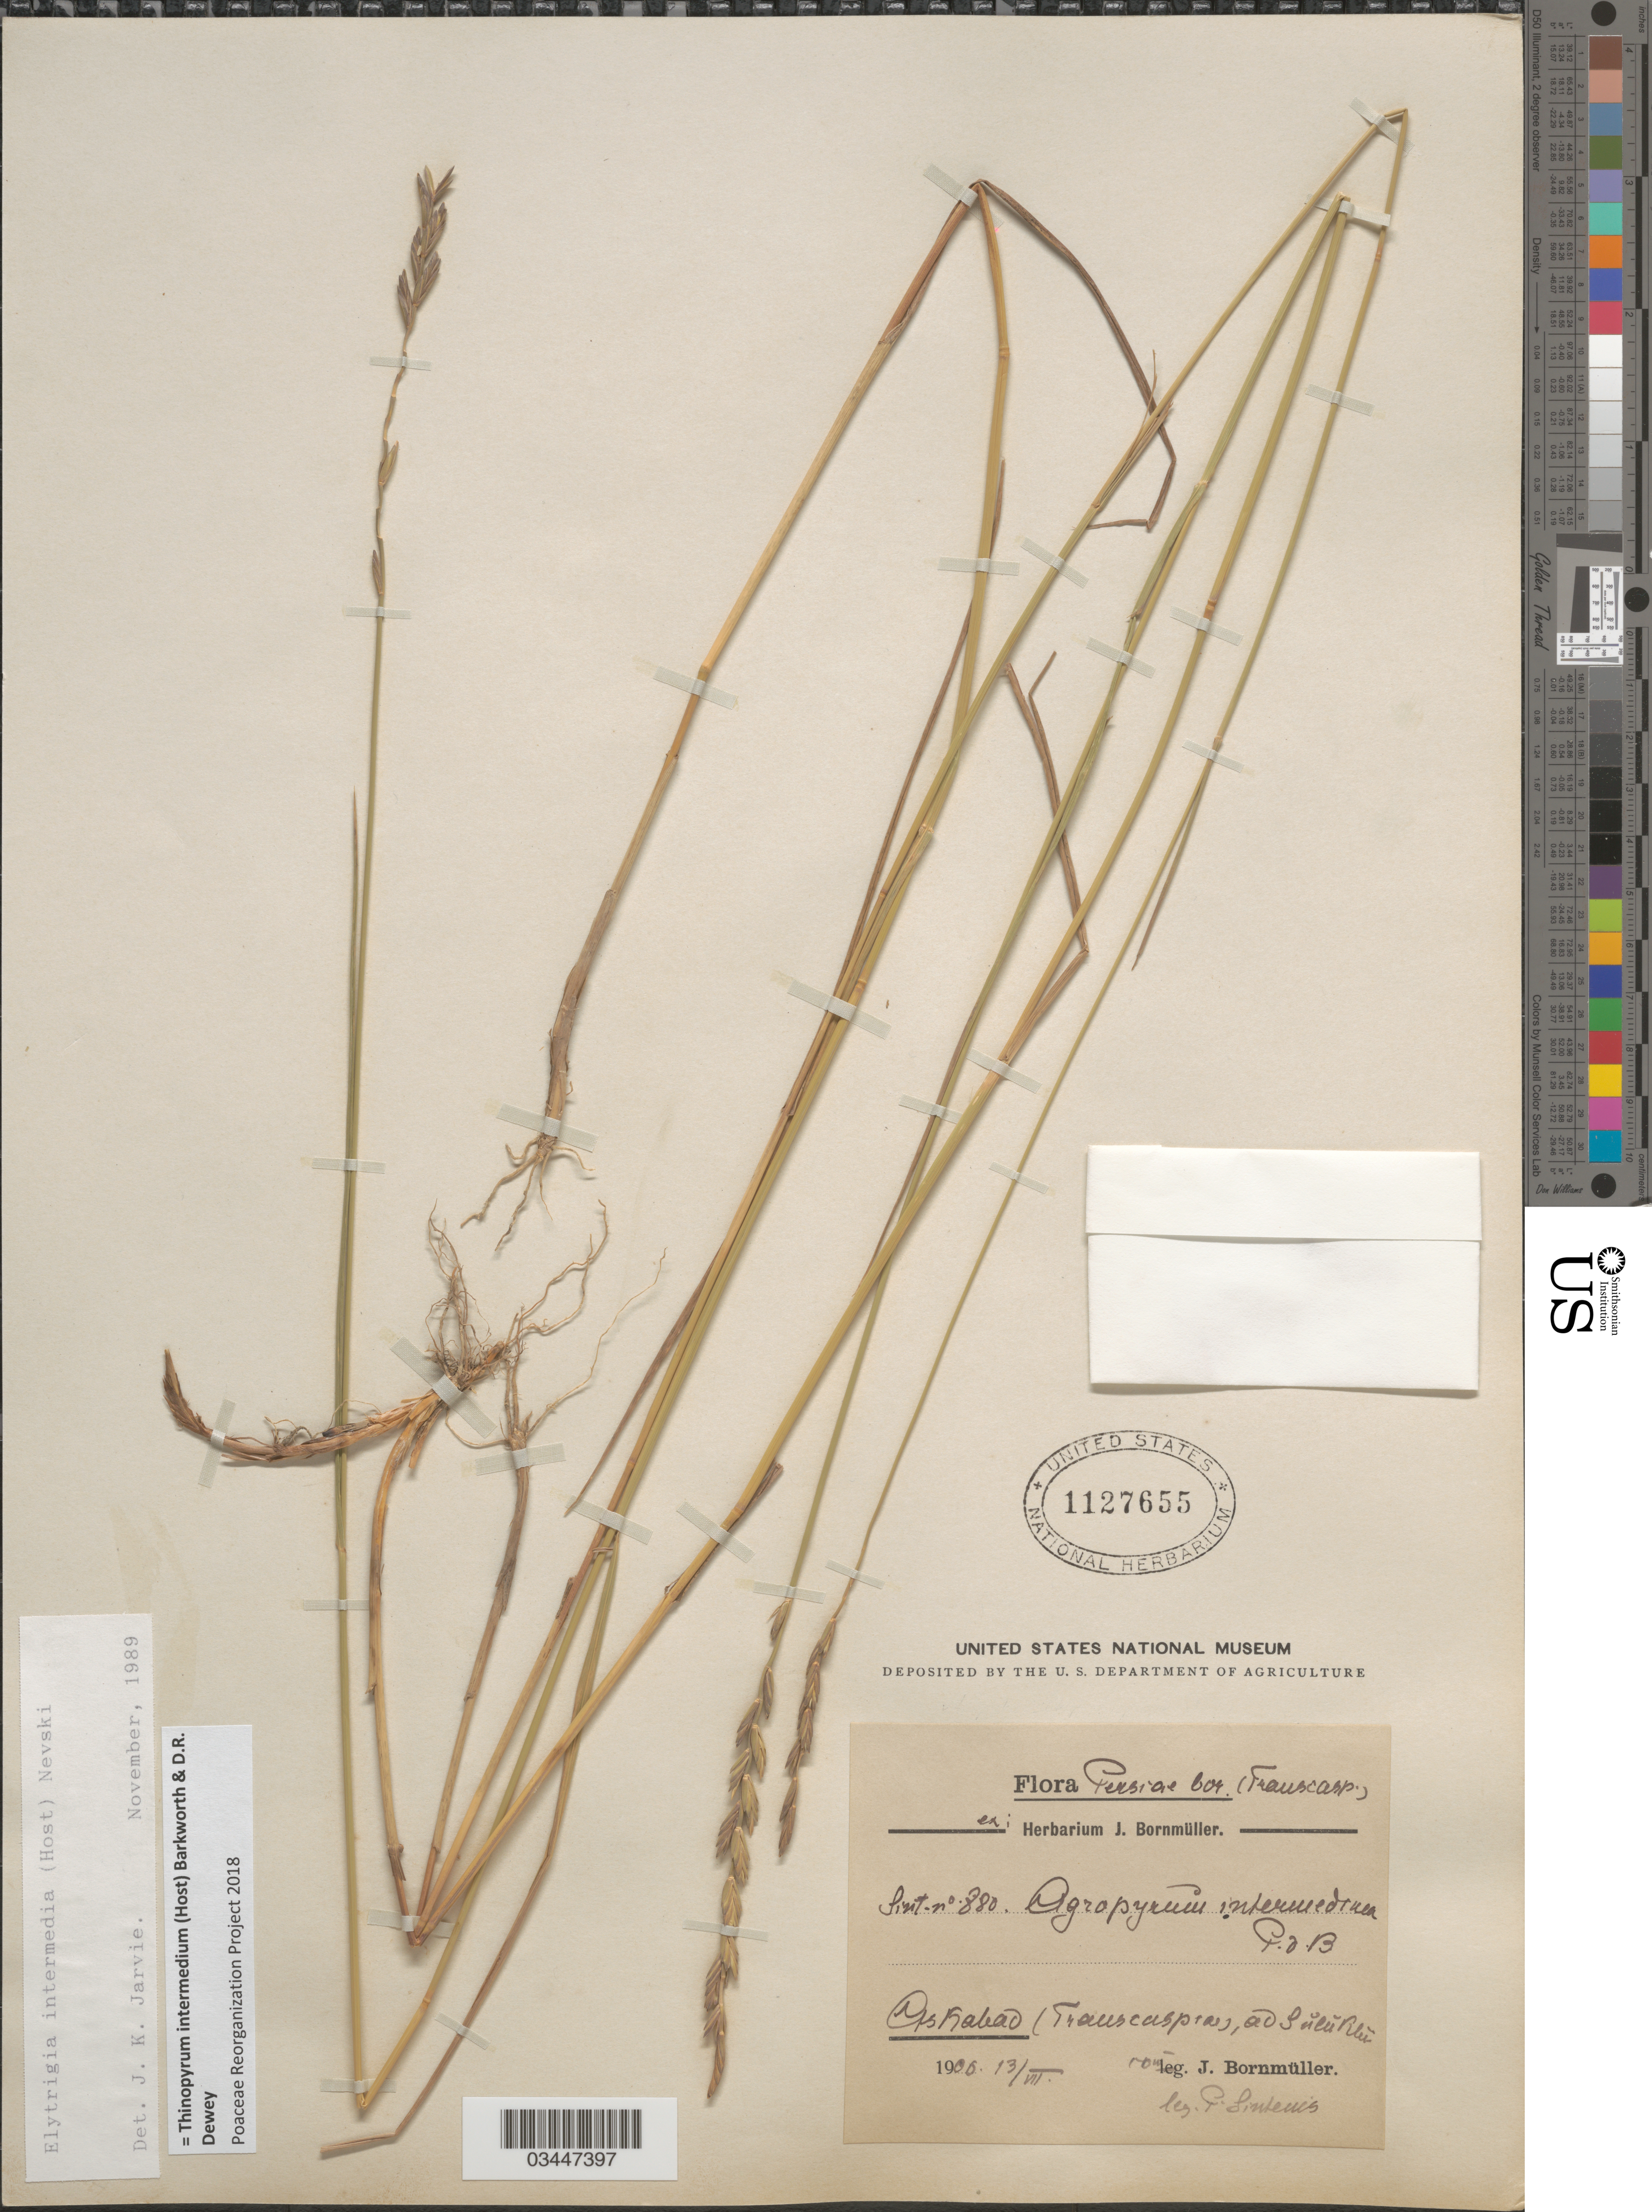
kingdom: Plantae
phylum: Tracheophyta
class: Liliopsida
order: Poales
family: Poaceae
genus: Thinopyrum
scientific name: Thinopyrum intermedium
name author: (Host) Barkworth & Dewey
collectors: P. Sintenis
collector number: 880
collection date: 1906-07-13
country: Turkmenistan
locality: Persiae bor. (Transcasp.). Askabad (Transcaspia, ad Smilirin. [interpreted]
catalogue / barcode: US 1127655